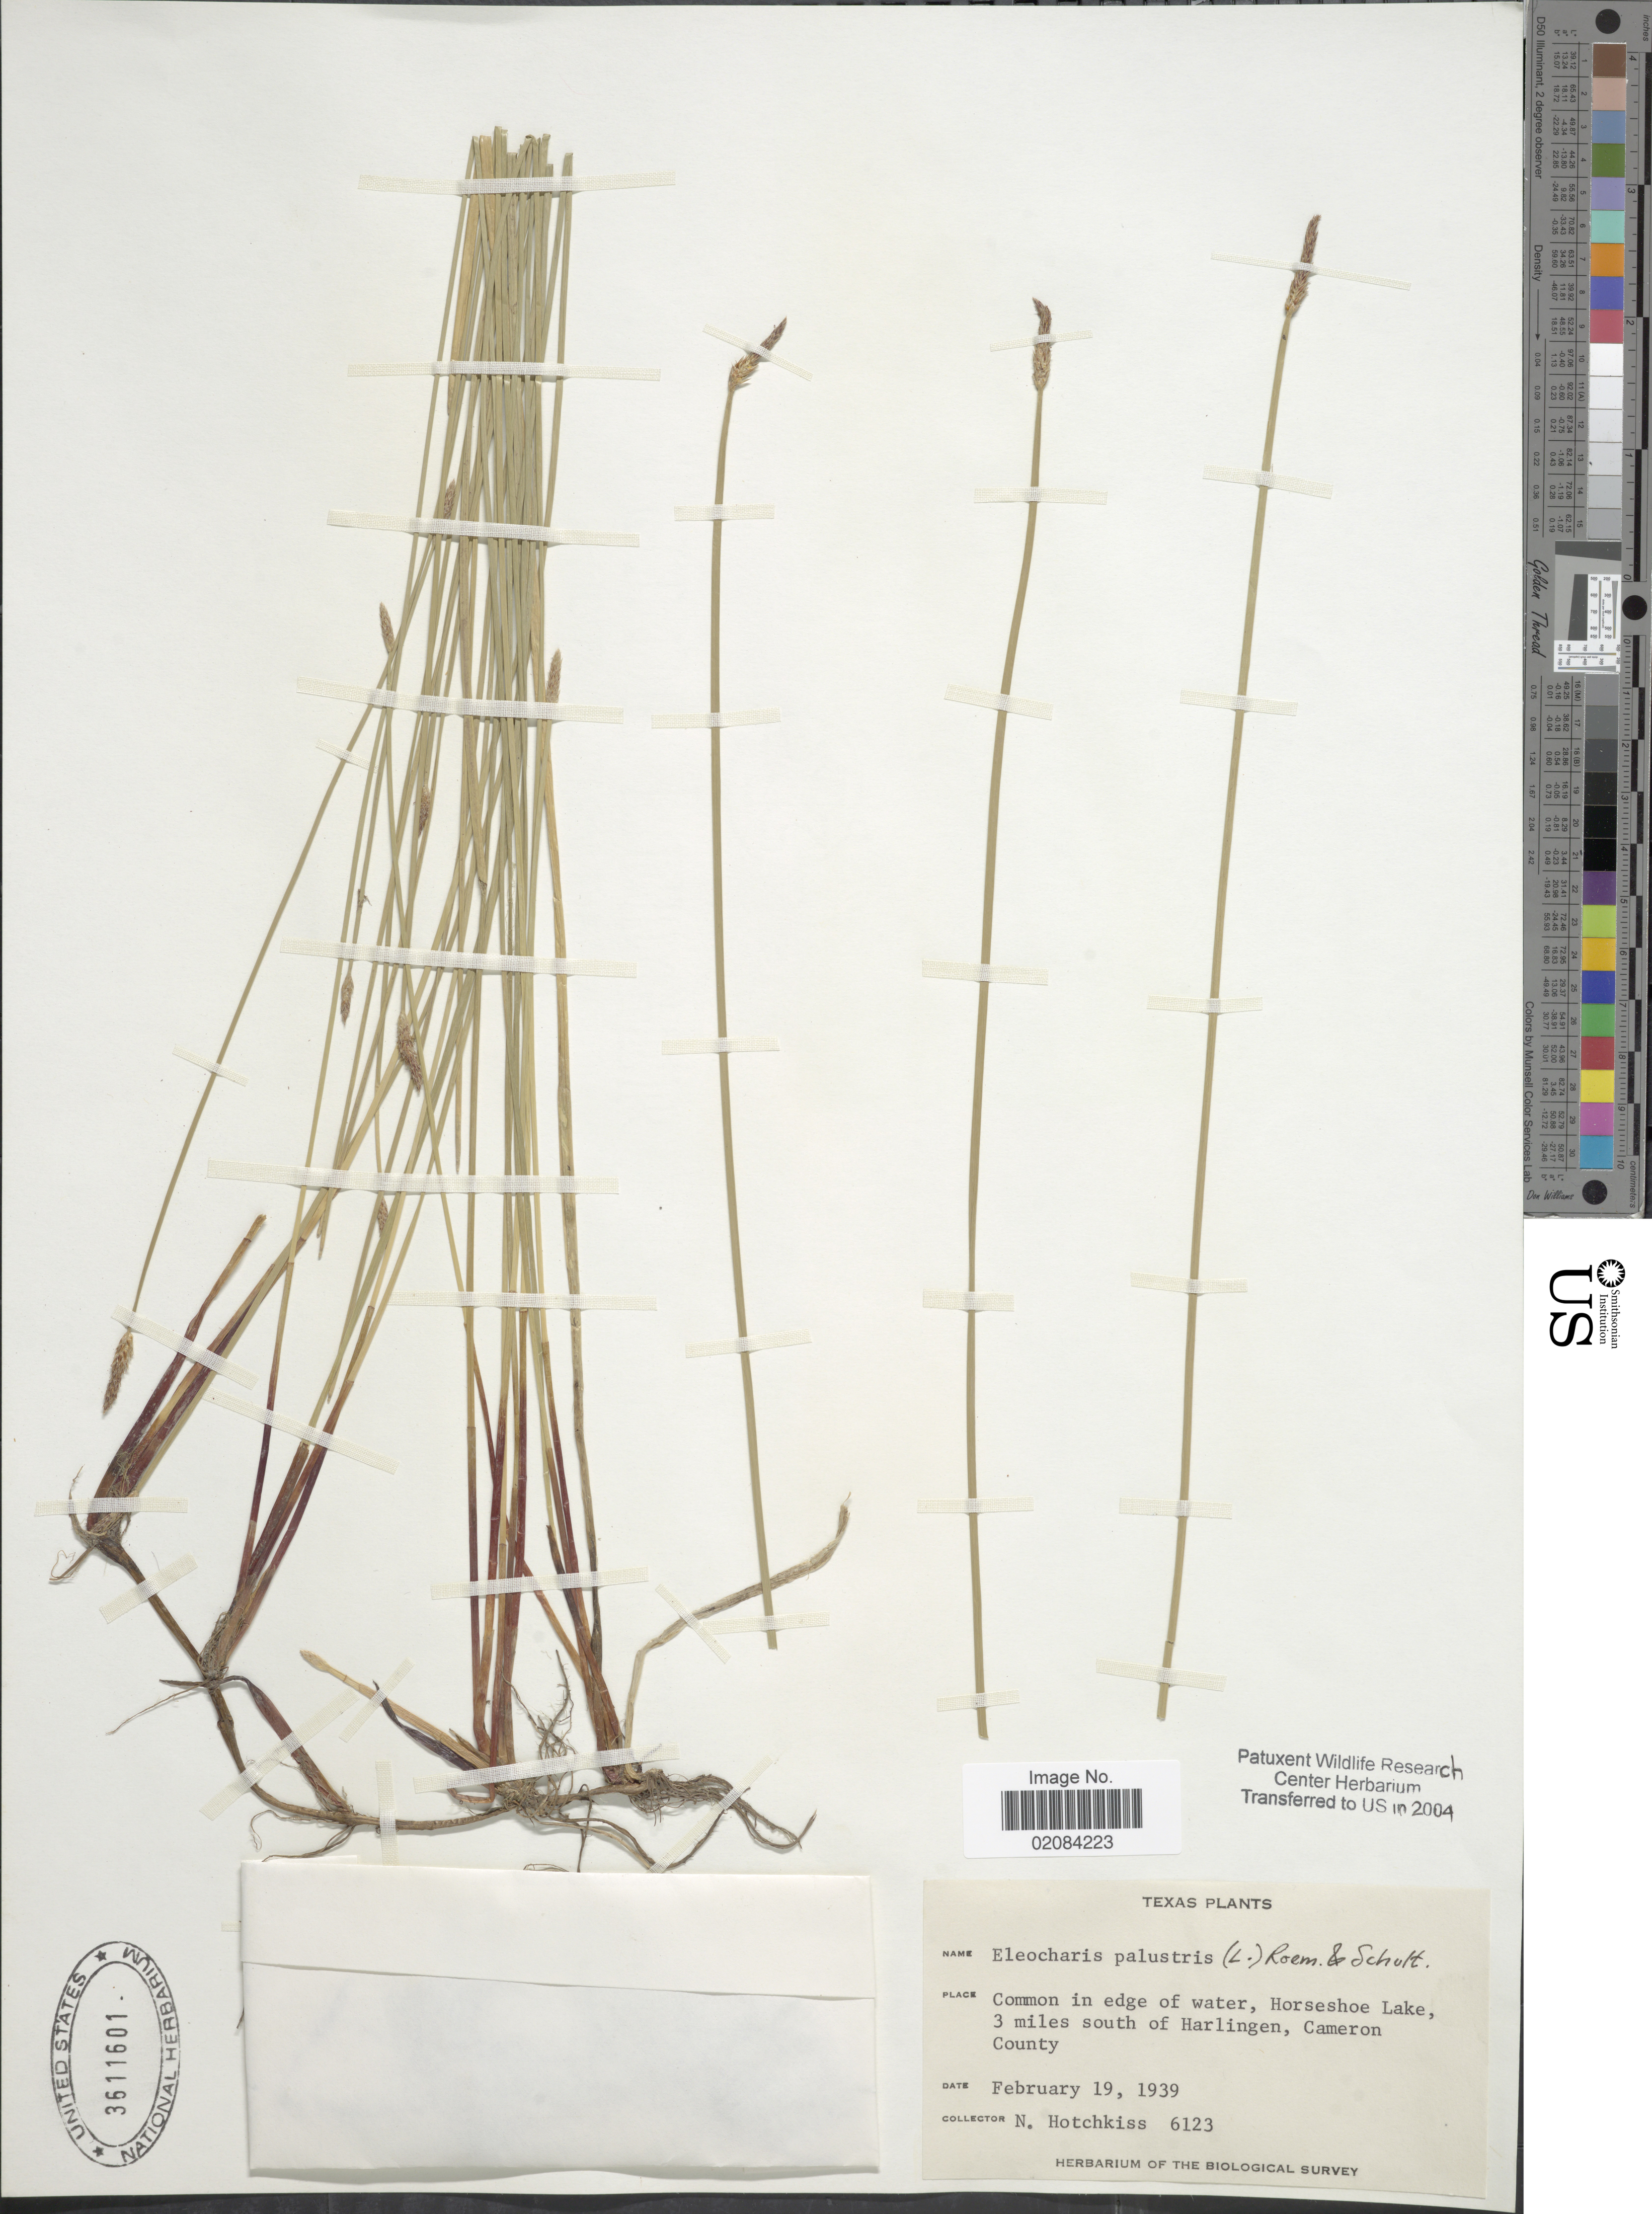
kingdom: Plantae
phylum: Tracheophyta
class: Liliopsida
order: Poales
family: Cyperaceae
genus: Eleocharis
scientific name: Eleocharis palustris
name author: (L.) Roem. & Schult.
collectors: N. Hotchkiss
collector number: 6123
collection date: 1939-02-19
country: United States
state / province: Texas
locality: Texas, Horsehoe Lake, 3 miles south of Harlingen, Cameron County.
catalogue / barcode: US 3611601